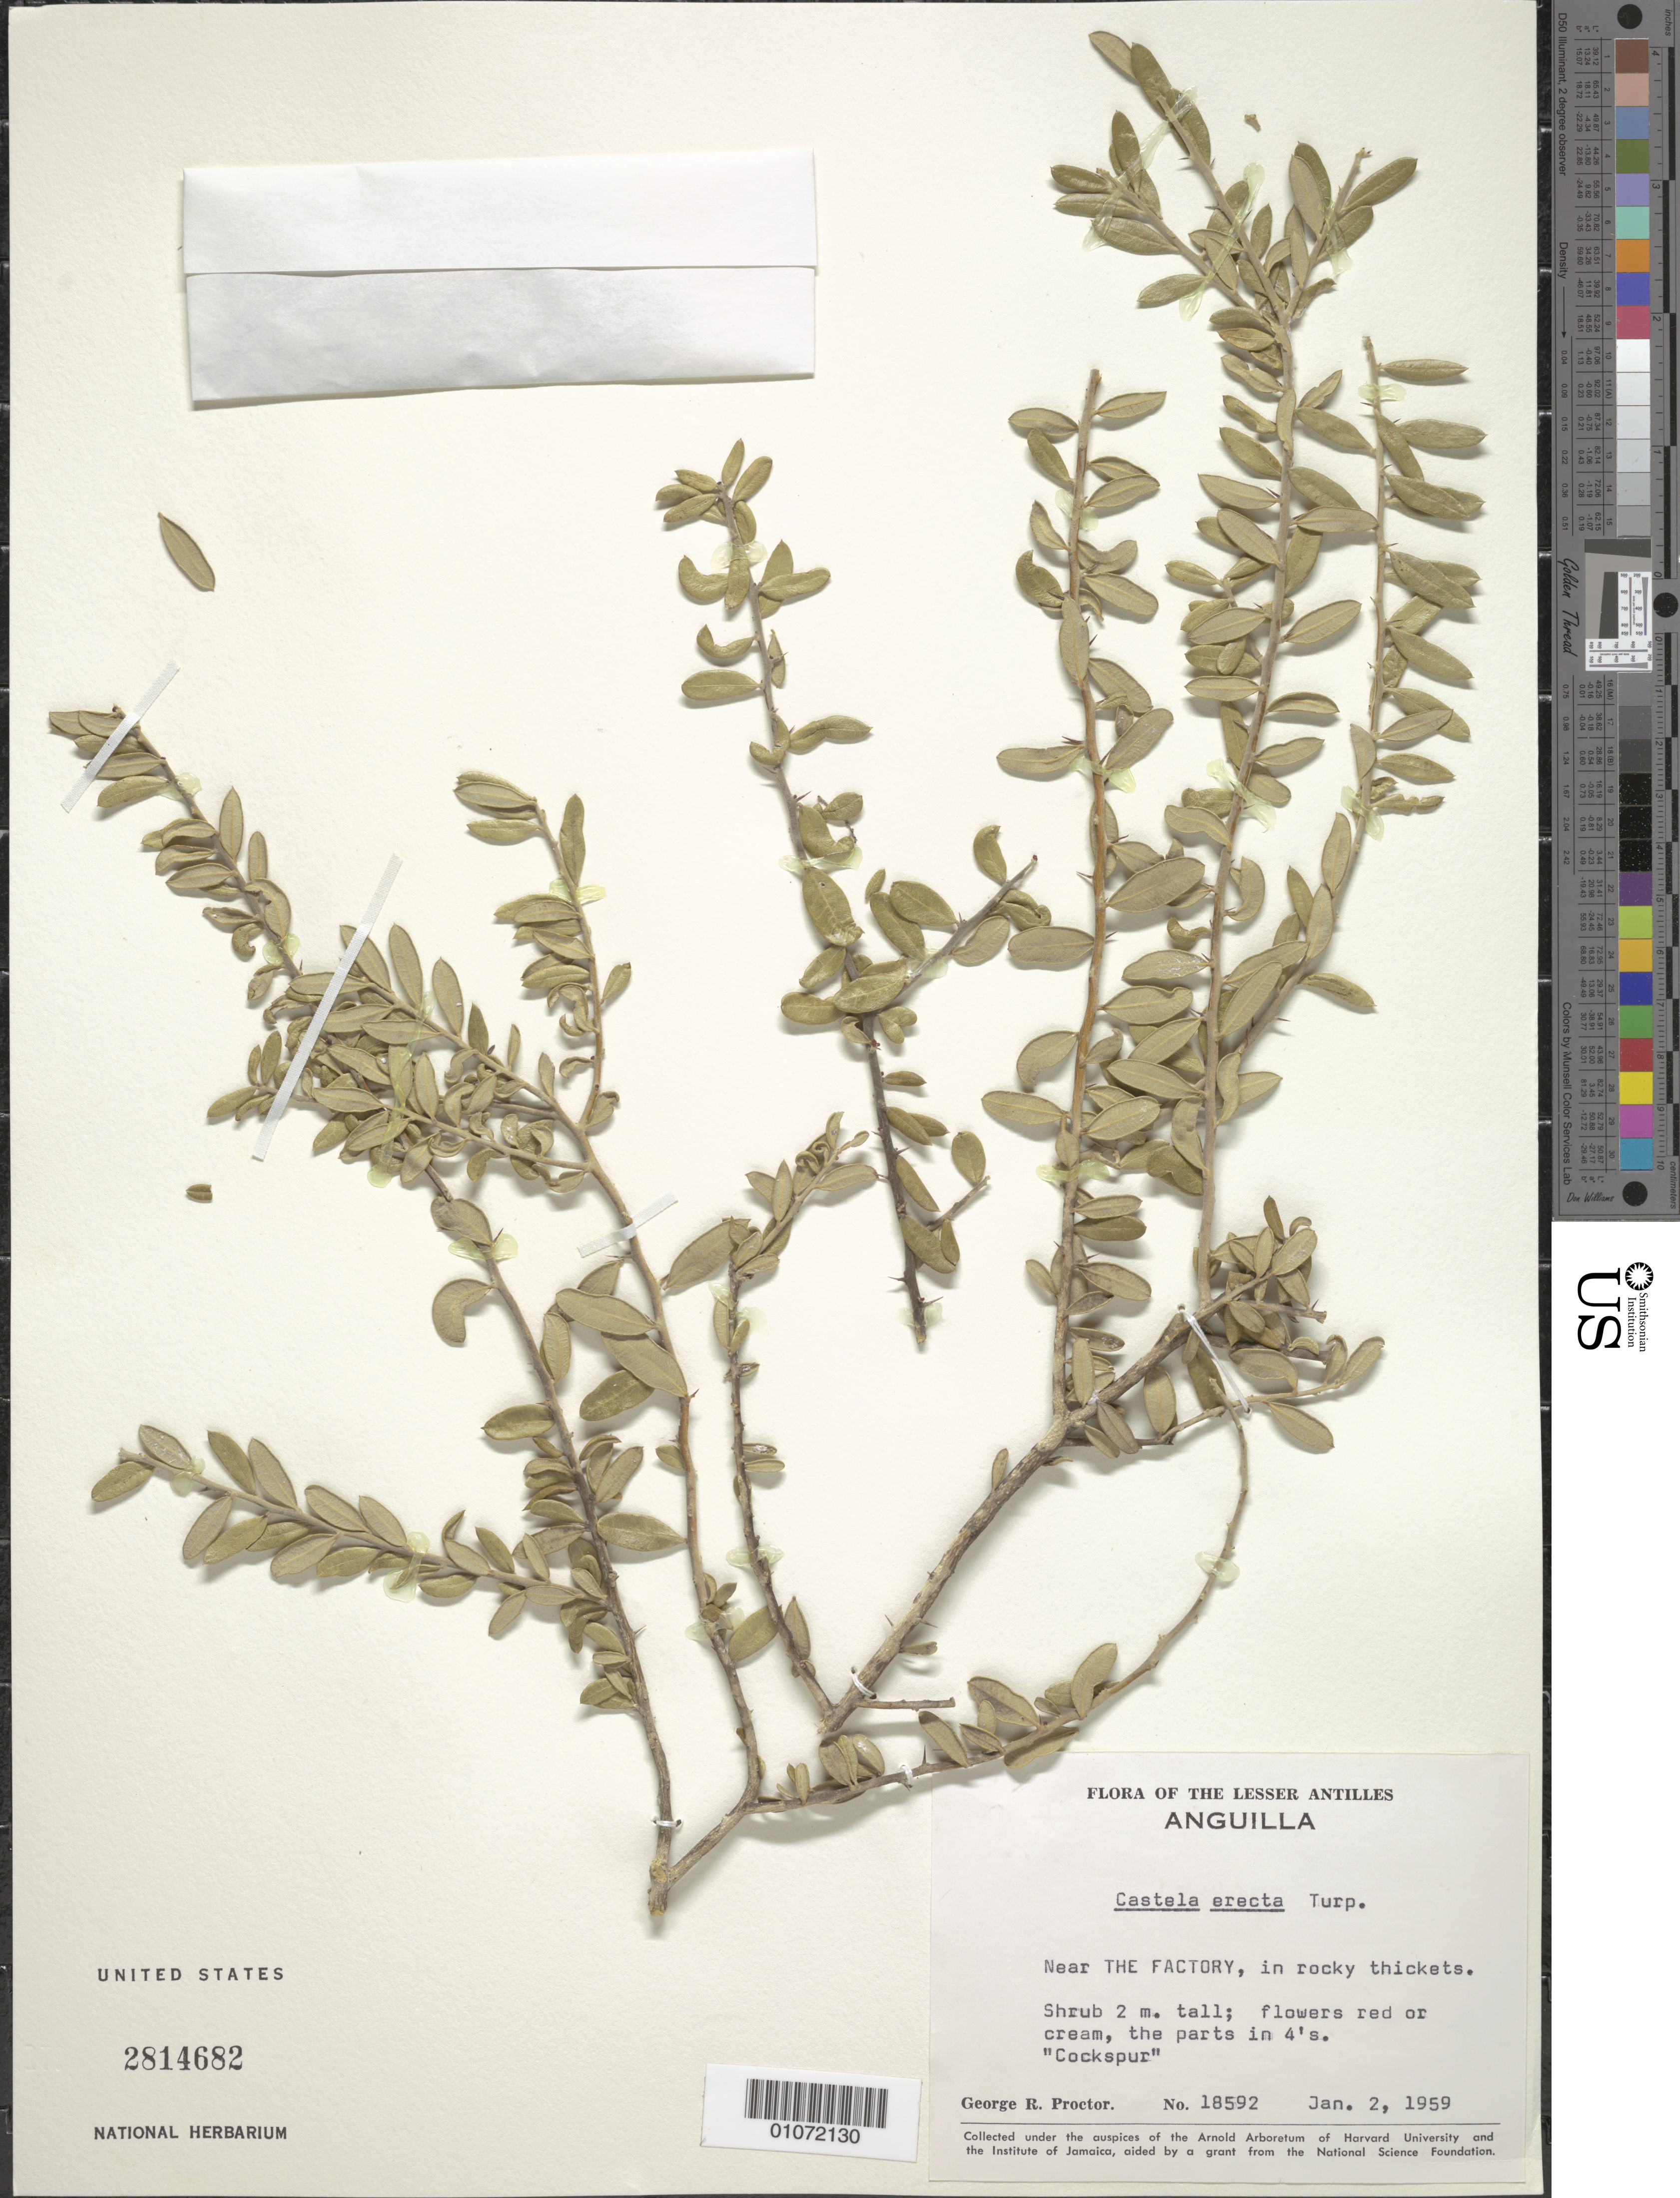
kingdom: Plantae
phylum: Tracheophyta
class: Magnoliopsida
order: Sapindales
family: Simaroubaceae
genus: Castela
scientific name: Castela calcicola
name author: (Britton & Small) Ekman ex Urb.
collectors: G. R. Proctor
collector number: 18592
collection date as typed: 02 Jan 1959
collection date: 1959-01-02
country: Anguilla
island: Anguilla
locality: Near THE FACTORY, in rocky thickets.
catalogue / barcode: US 2814682